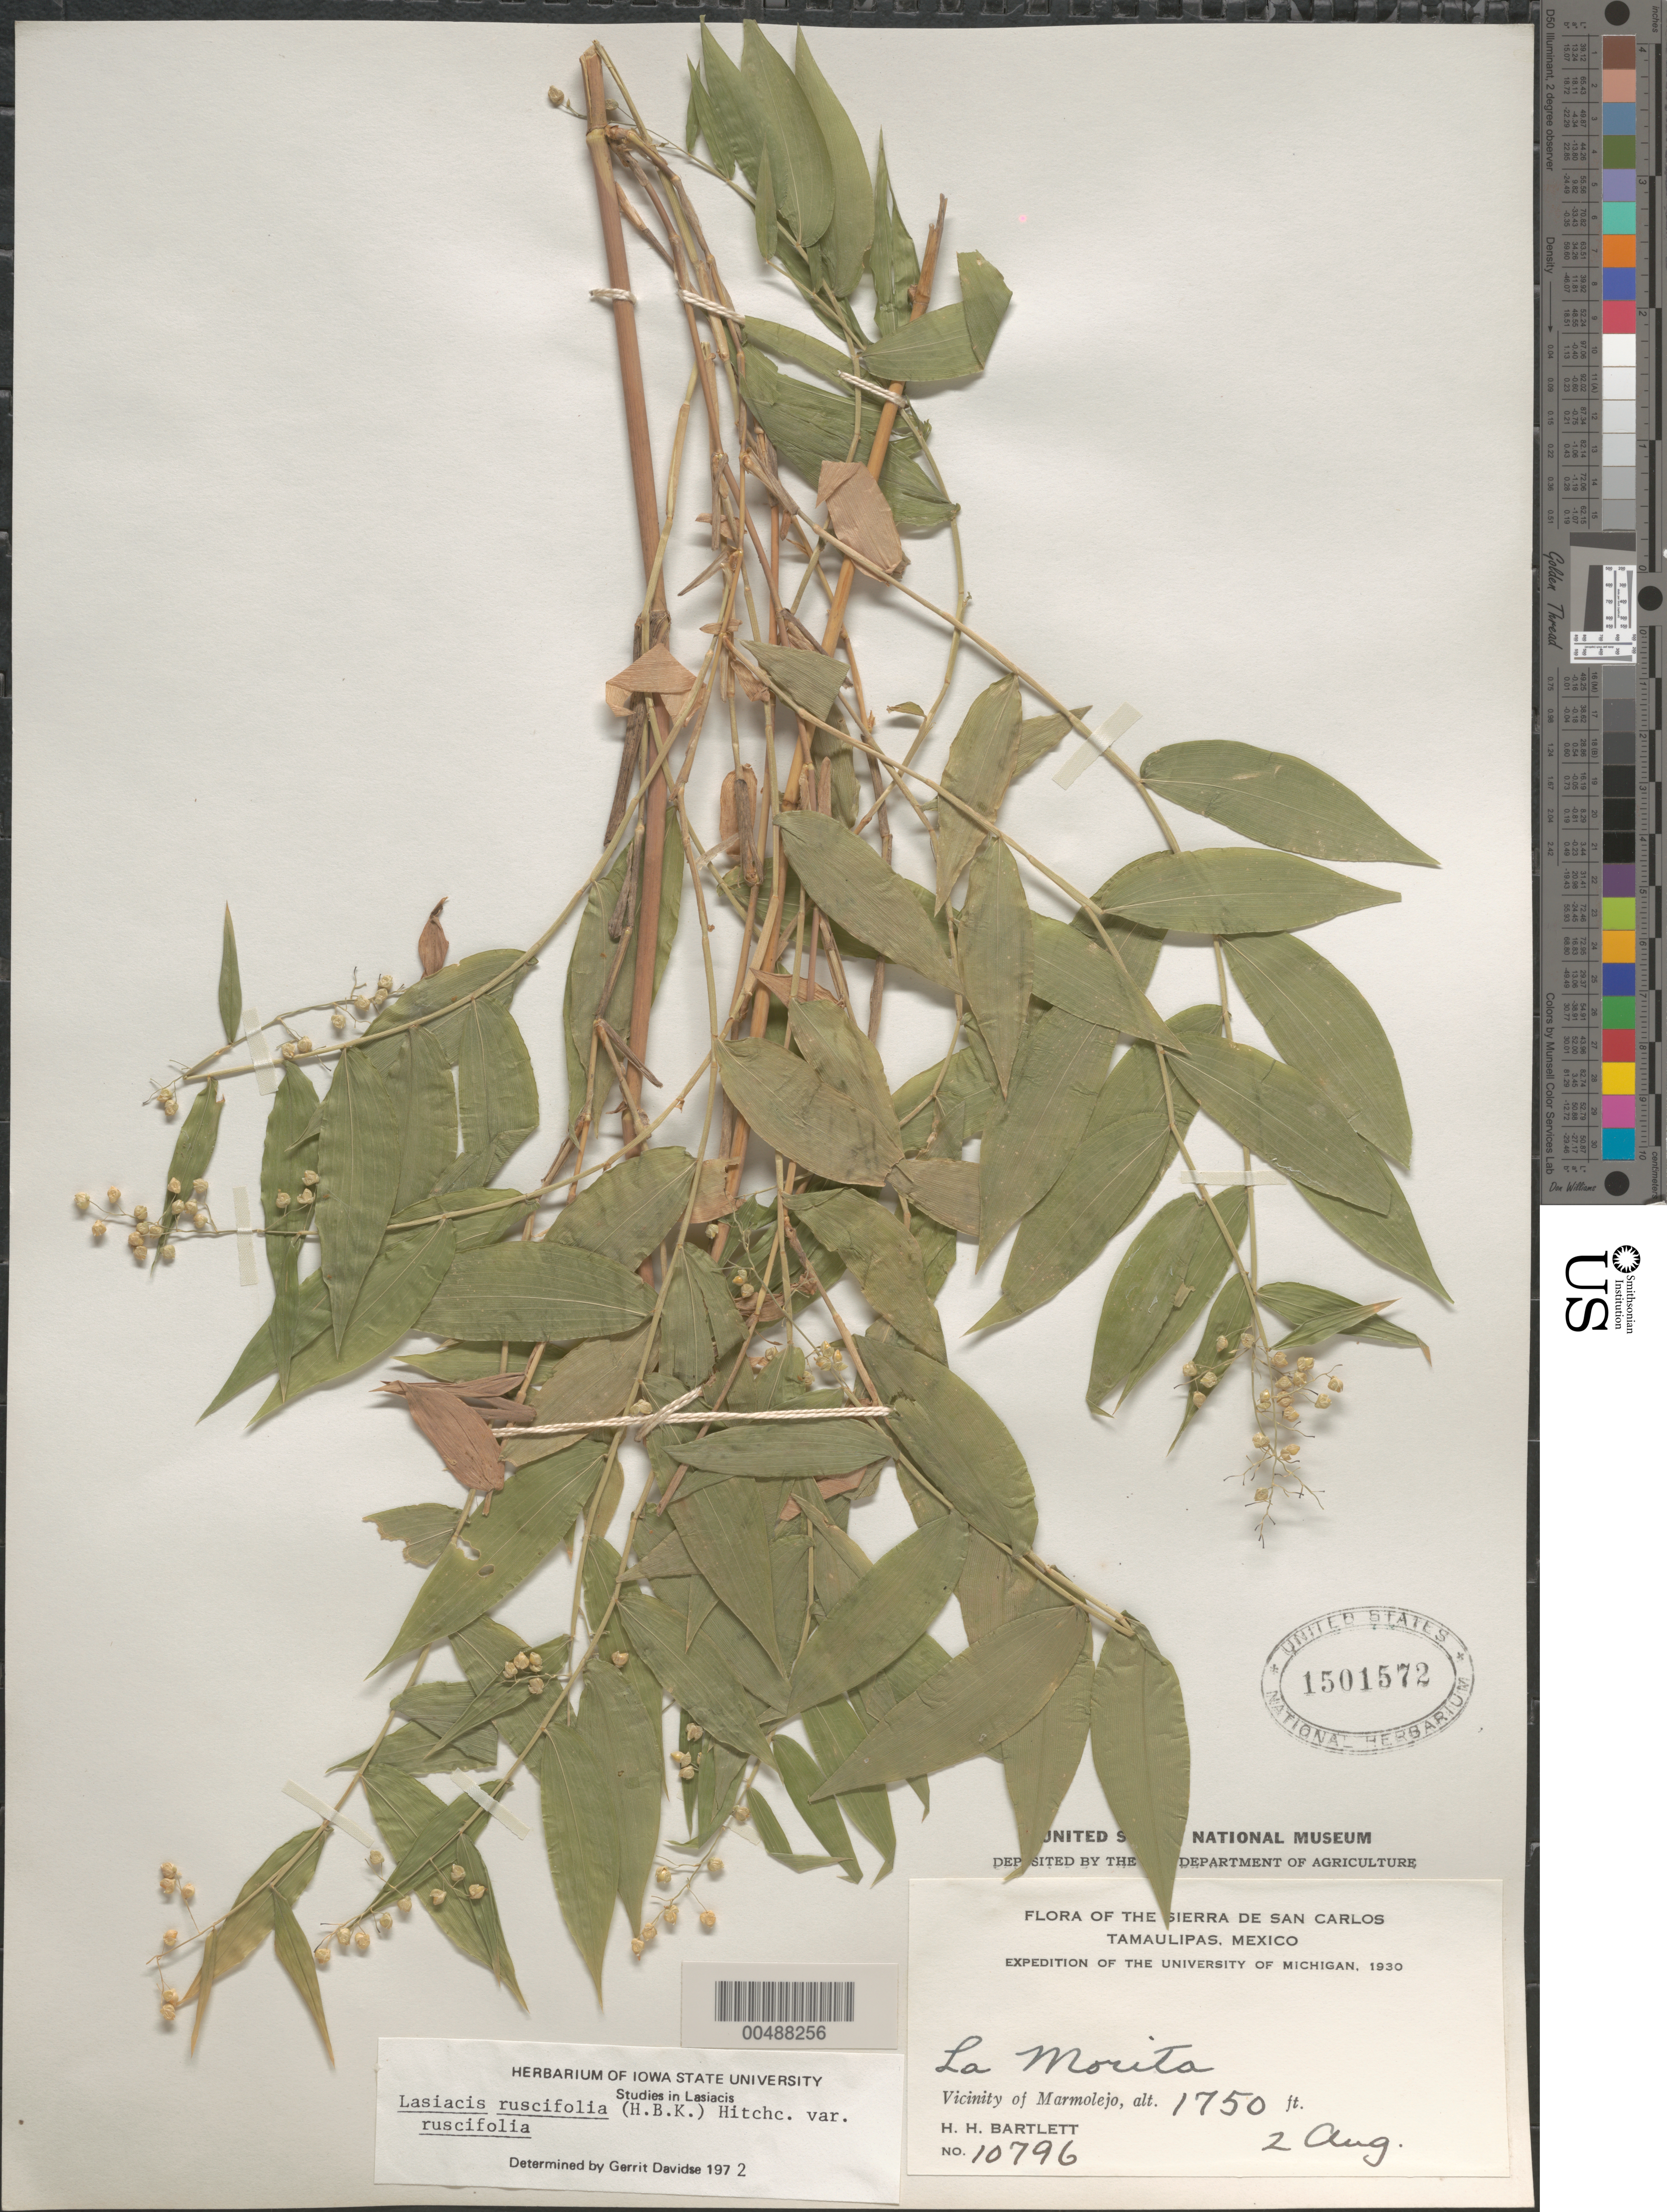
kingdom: Plantae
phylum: Tracheophyta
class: Liliopsida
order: Poales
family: Poaceae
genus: Lasiacis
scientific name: Lasiacis ruscifolia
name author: (Kunth) Hitchc.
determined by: Davidse, Gerrit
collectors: H. H. Bartlett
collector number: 10796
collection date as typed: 2 Aug 1930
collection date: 1930-08-02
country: Mexico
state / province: Tamaulipas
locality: Sierra de San Carlos, La Morita, vicinity of Marmolejo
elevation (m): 533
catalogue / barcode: US 1501572